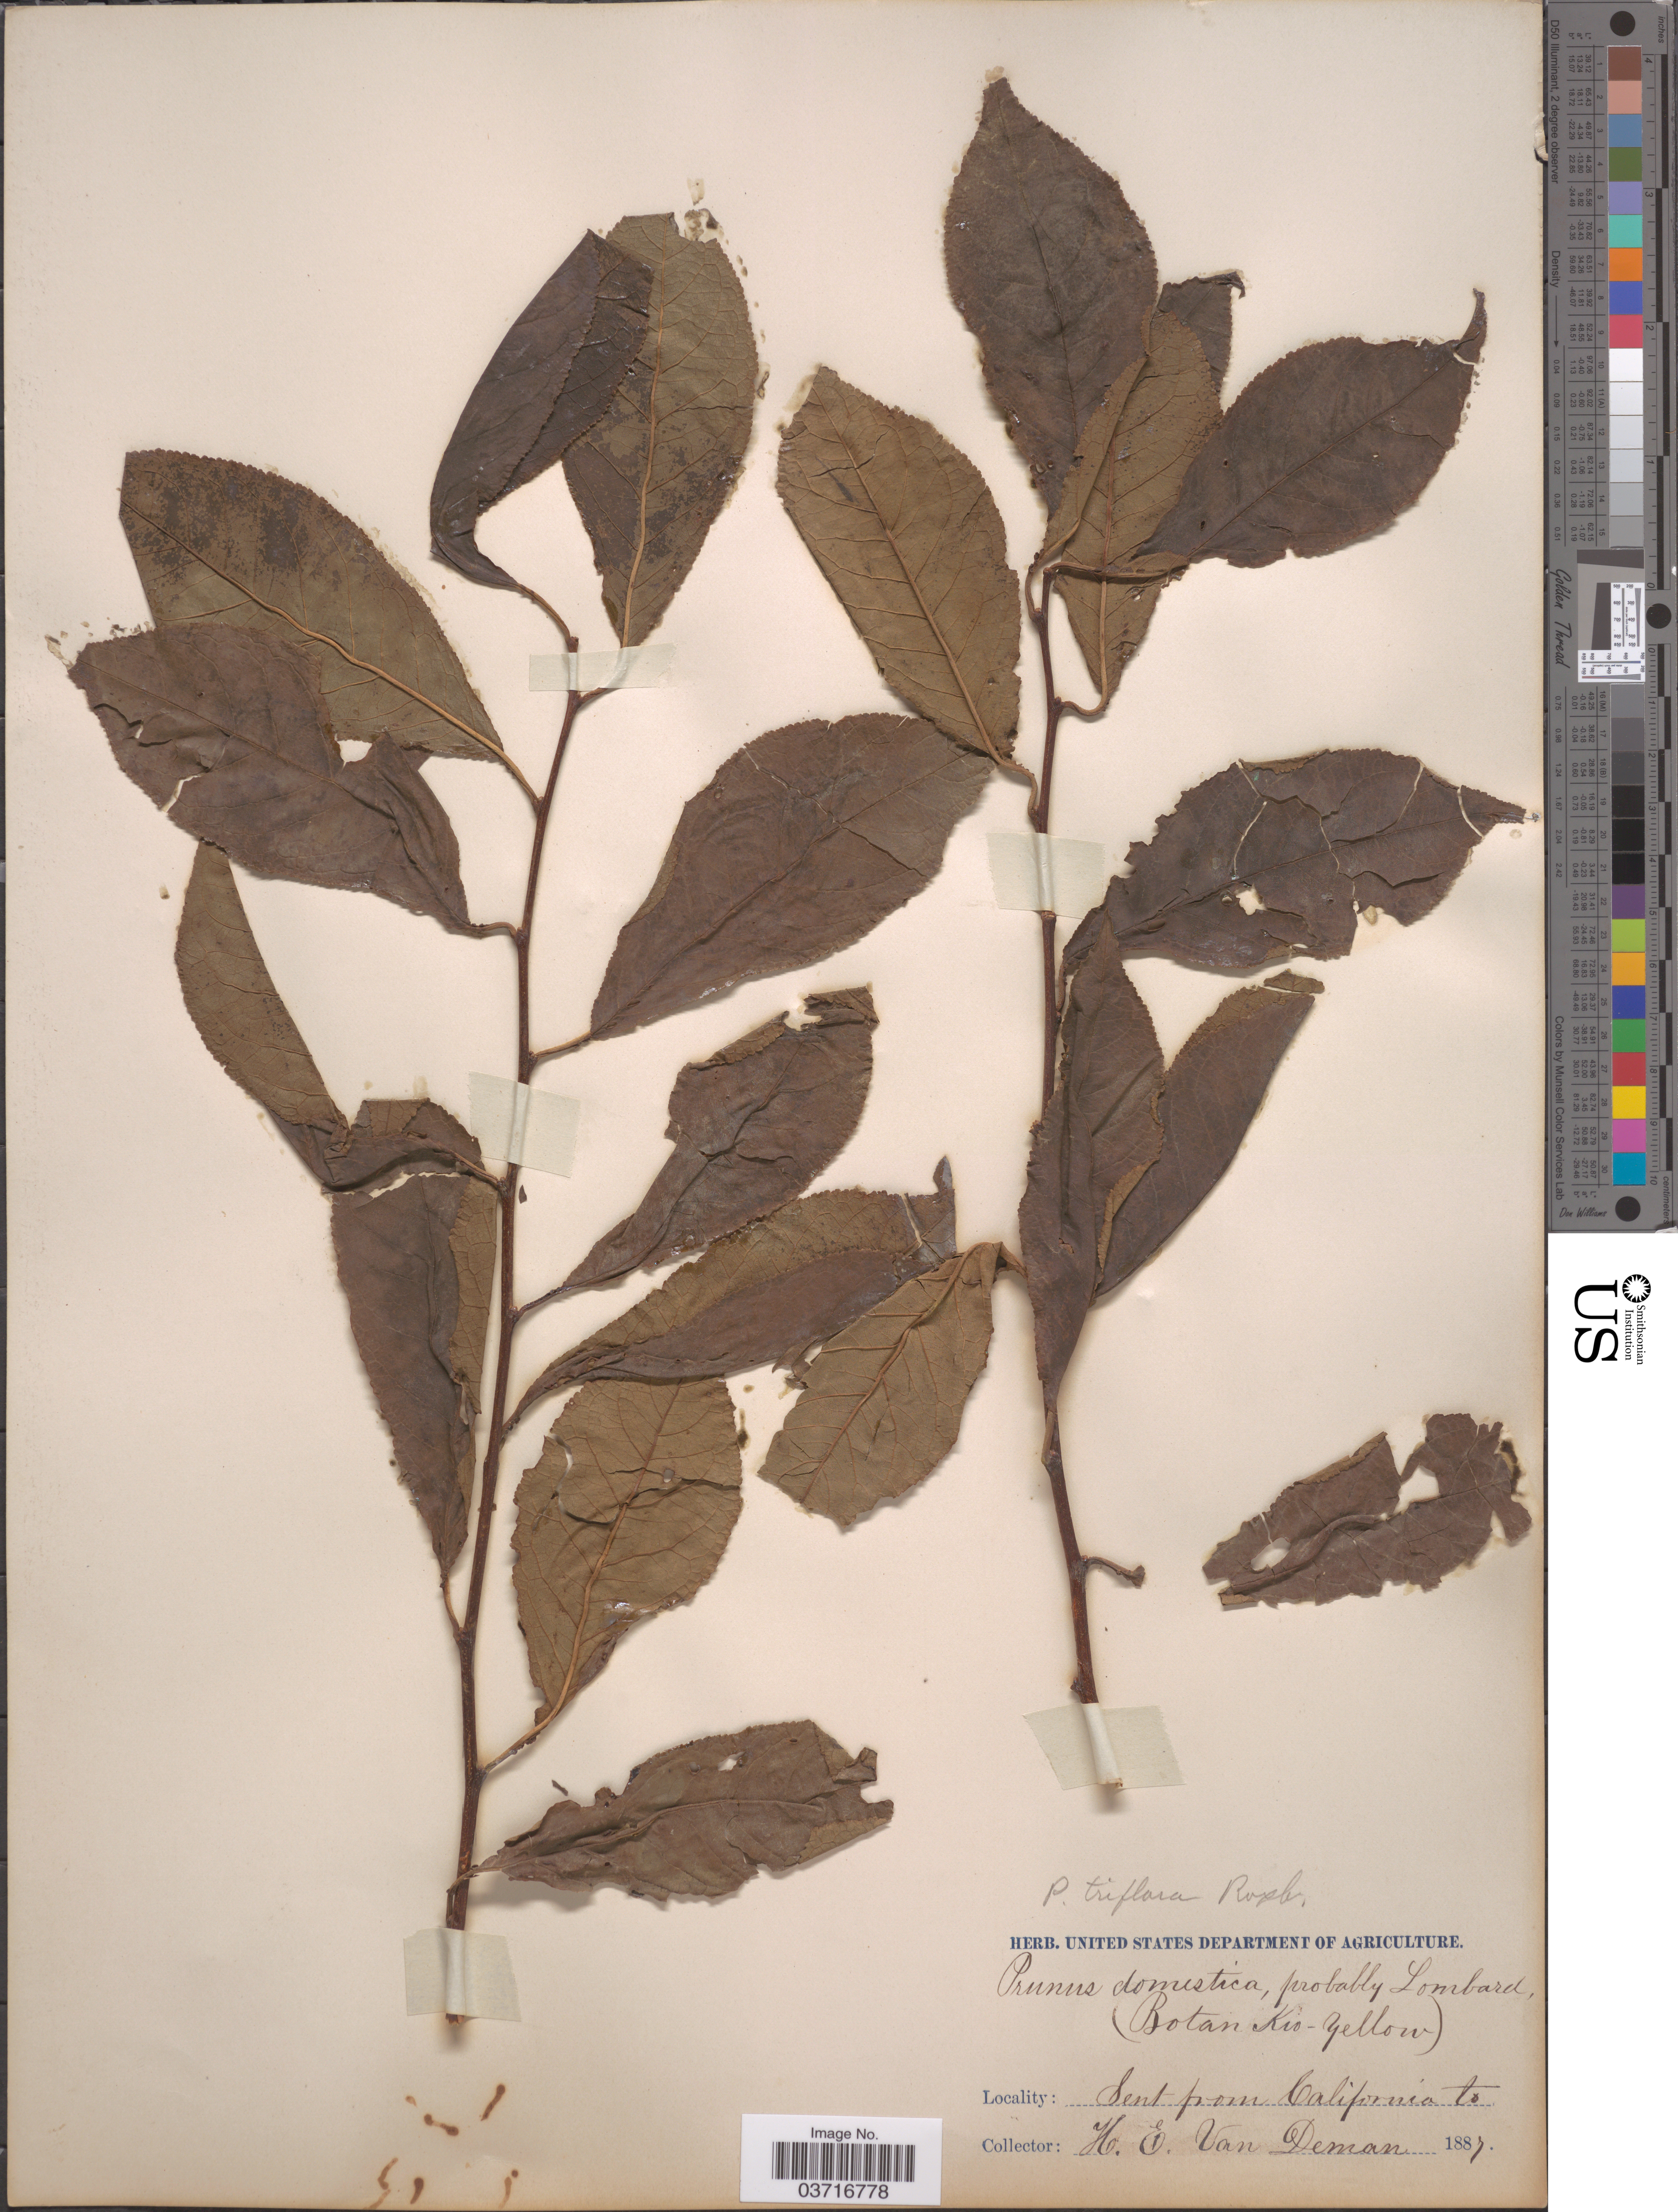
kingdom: Plantae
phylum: Tracheophyta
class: Magnoliopsida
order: Rosales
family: Rosaceae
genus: Prunus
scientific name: Prunus triflora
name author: Roxb.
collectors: H. Deman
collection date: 1887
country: United States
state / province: California